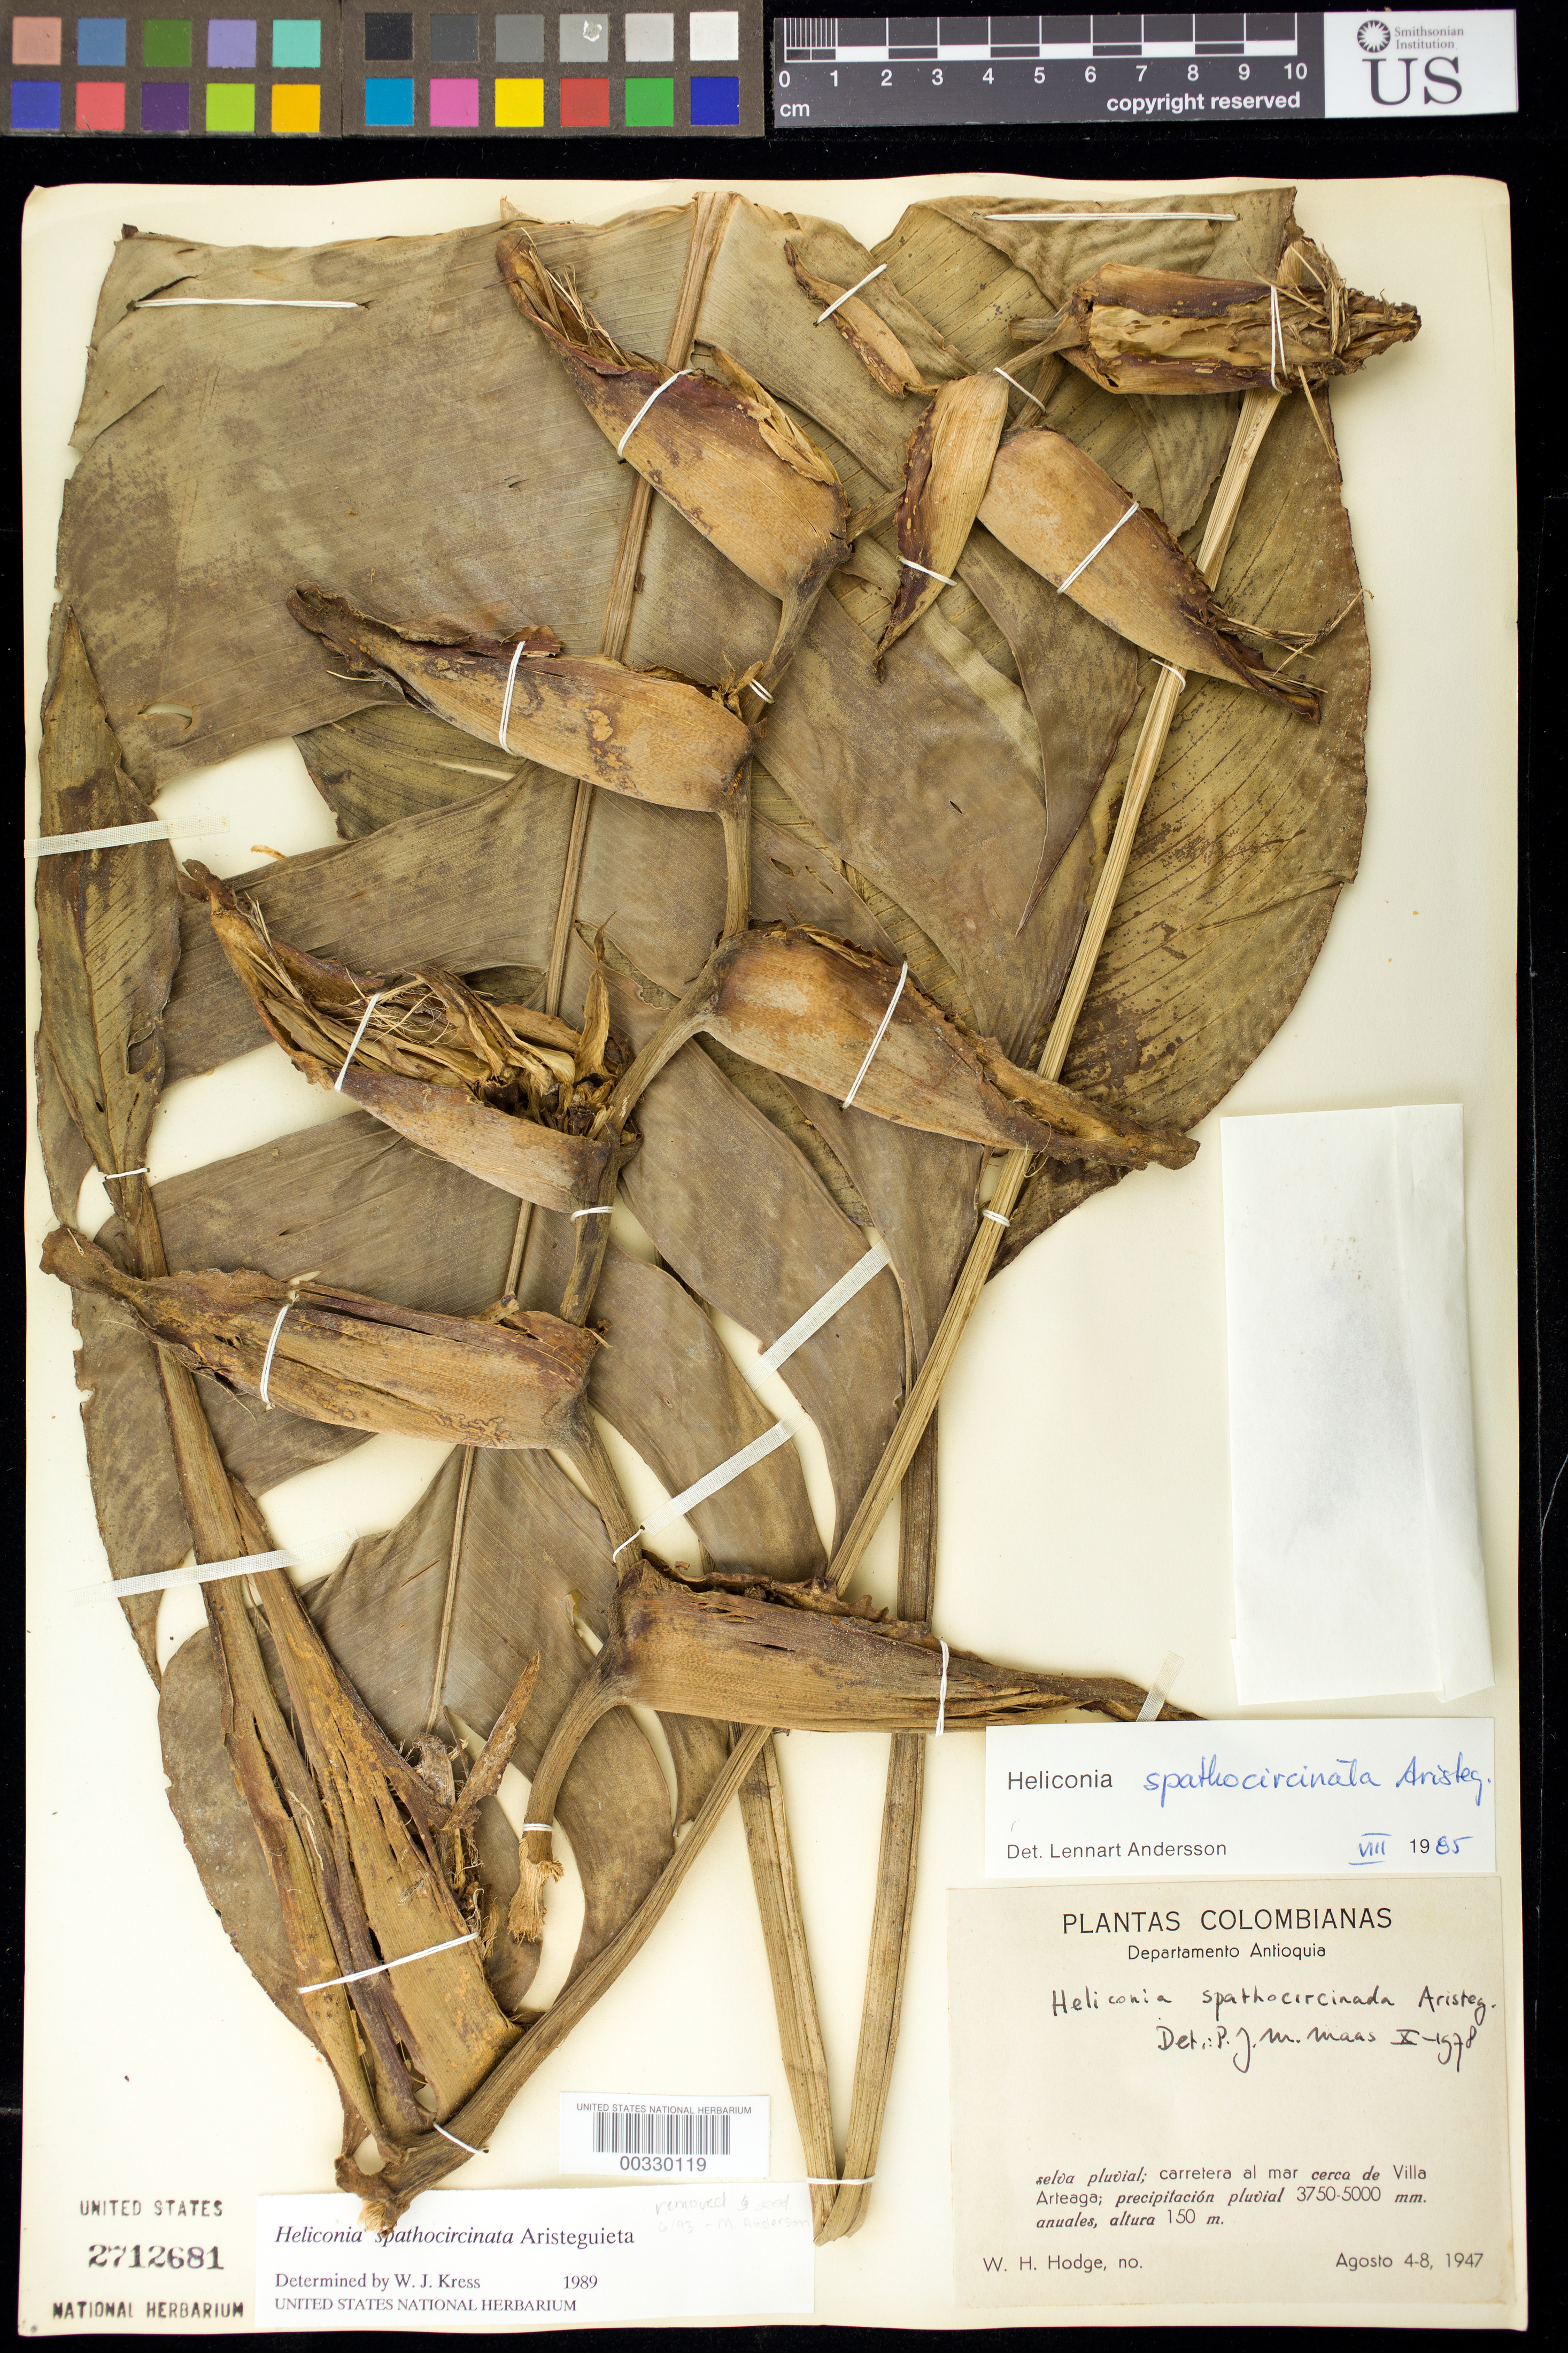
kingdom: Plantae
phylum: Tracheophyta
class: Liliopsida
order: Zingiberales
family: Heliconiaceae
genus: Heliconia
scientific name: Heliconia spathocircinata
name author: Aristeg.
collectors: W. Hodge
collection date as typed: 04 Aug 1947 to 08 Aug 1947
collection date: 1947-08-04/1947-08-08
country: Colombia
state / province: Antioquia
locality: Highway to sea near Villa Arteaga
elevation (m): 150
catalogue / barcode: US 2712681